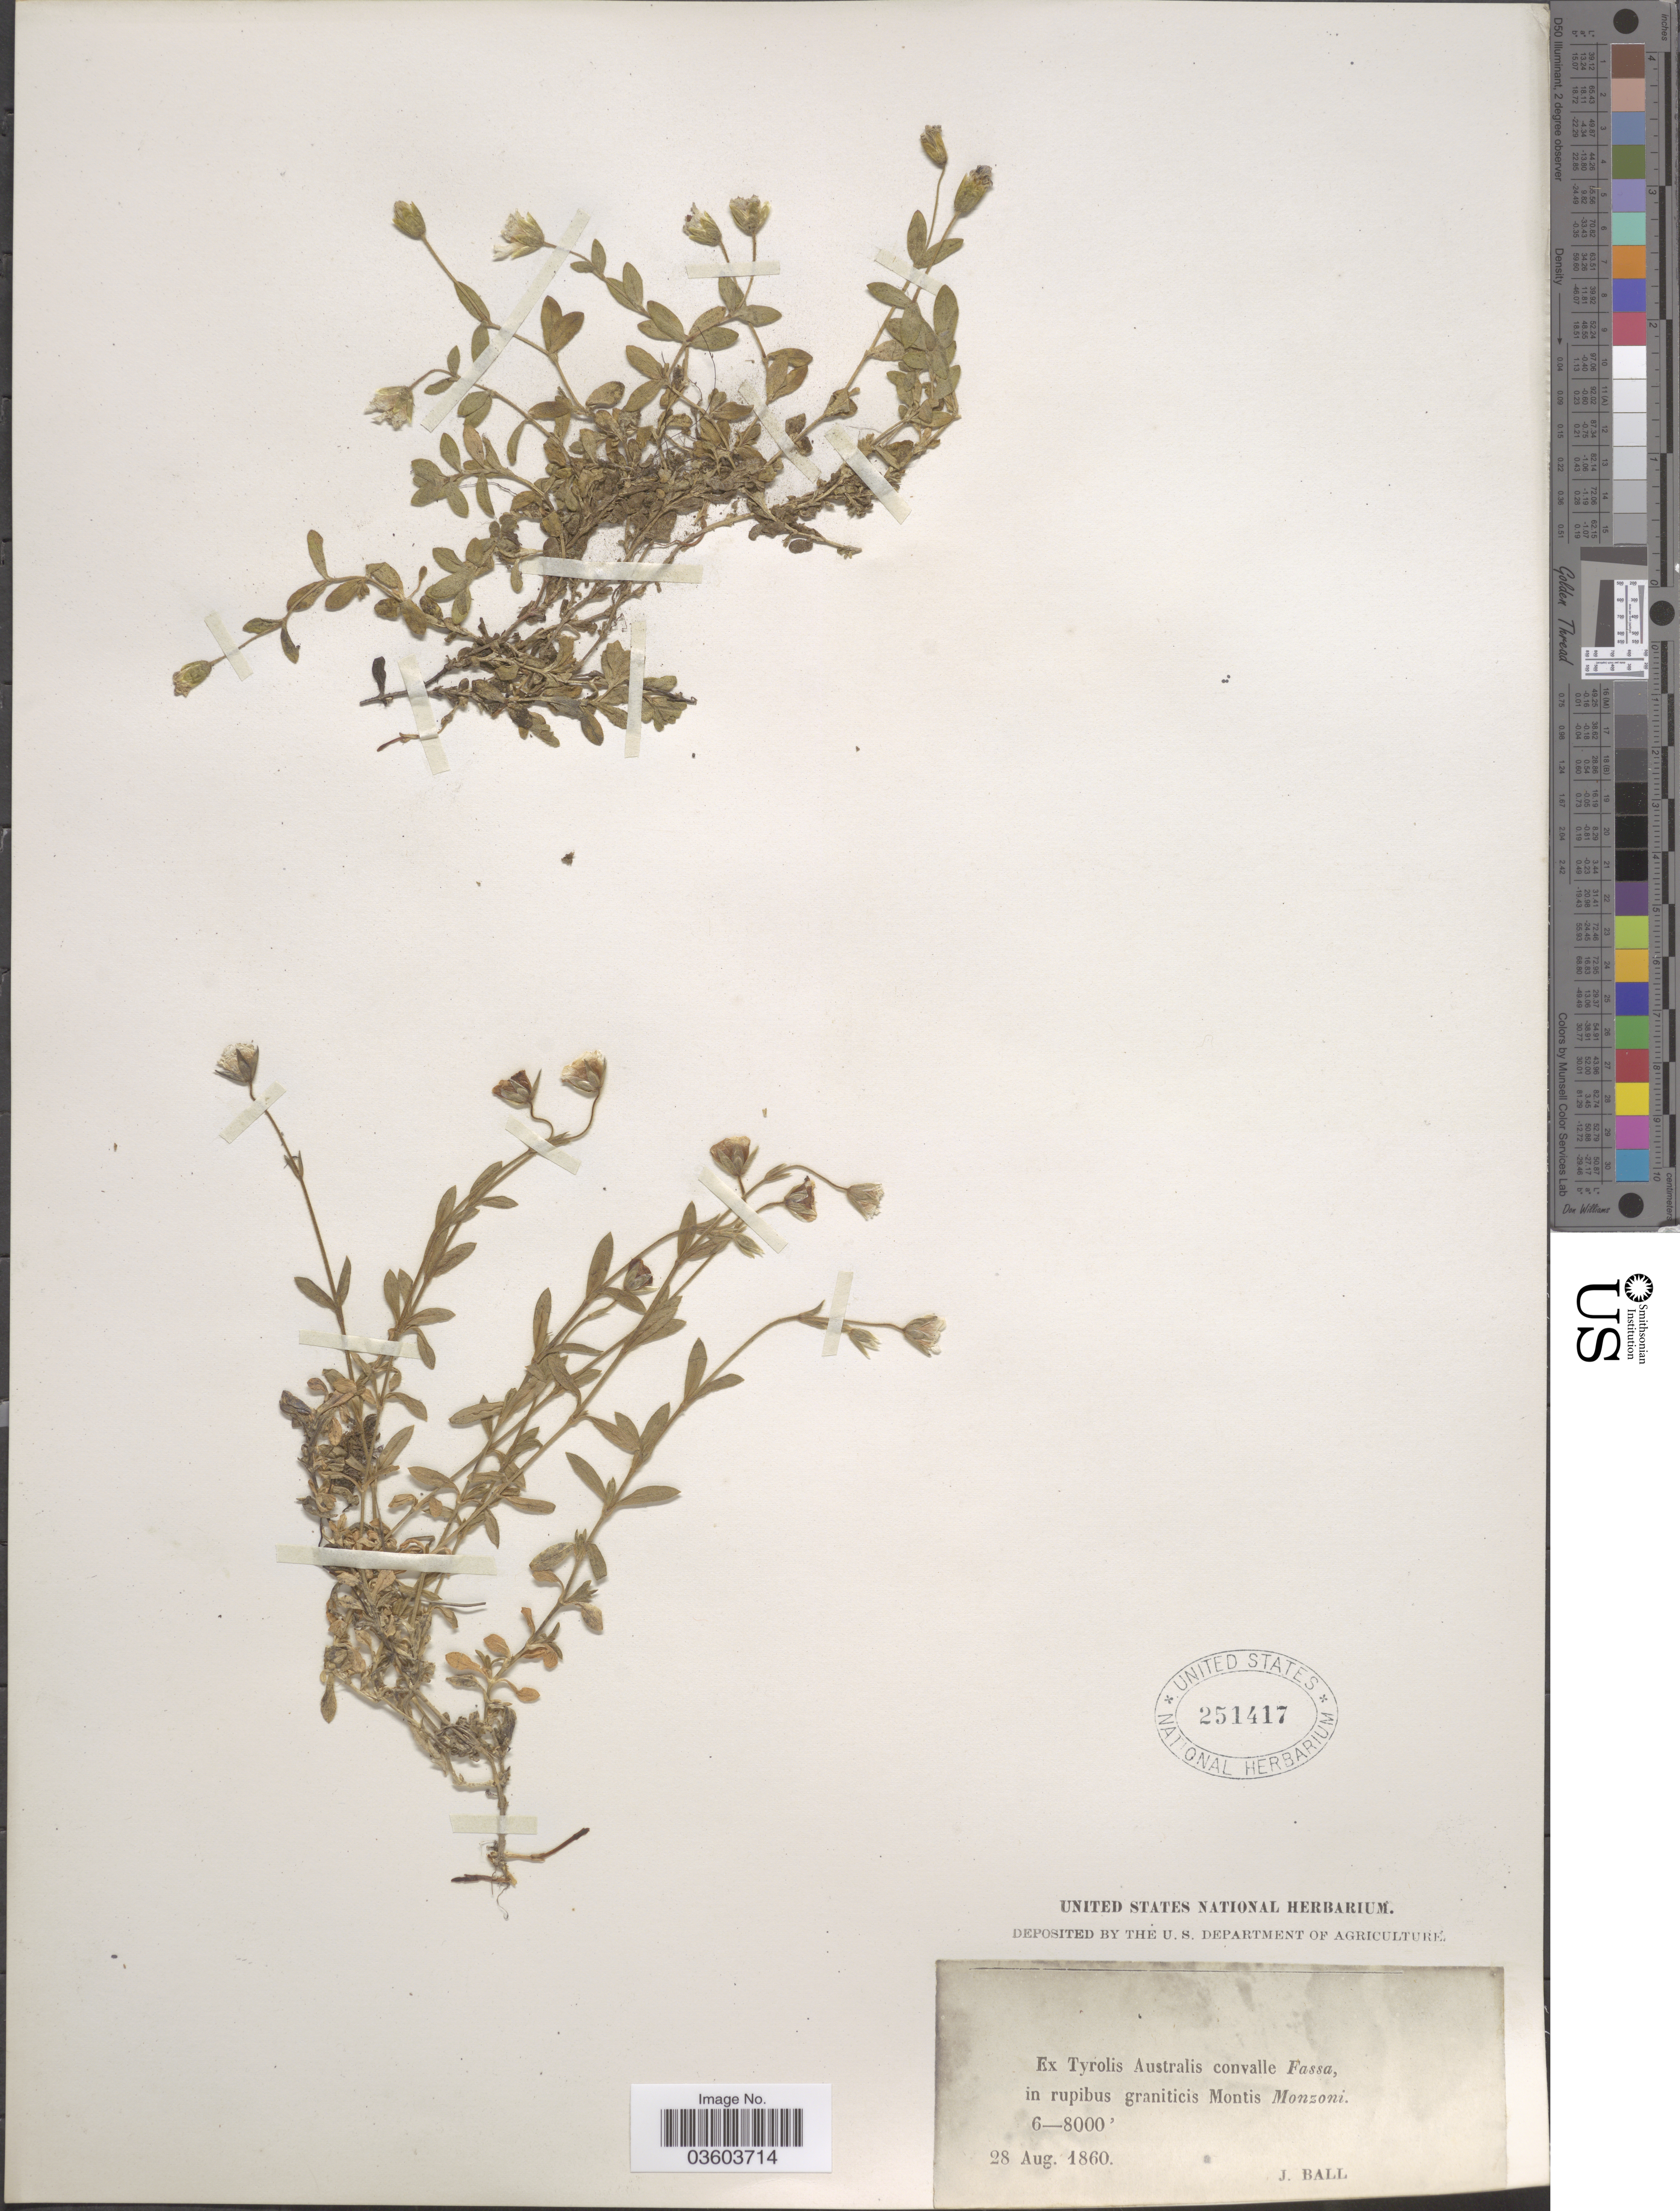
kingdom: Plantae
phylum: Tracheophyta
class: Magnoliopsida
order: Caryophyllales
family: Caryophyllaceae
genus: Cerastium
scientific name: Cerastium sp.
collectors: J. Ball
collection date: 1860-08-28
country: Italy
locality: Ex Tyrolis Australsi convalle Fassa, in rupibus graniticis Montis Monzoni.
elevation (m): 1829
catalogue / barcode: US 251417